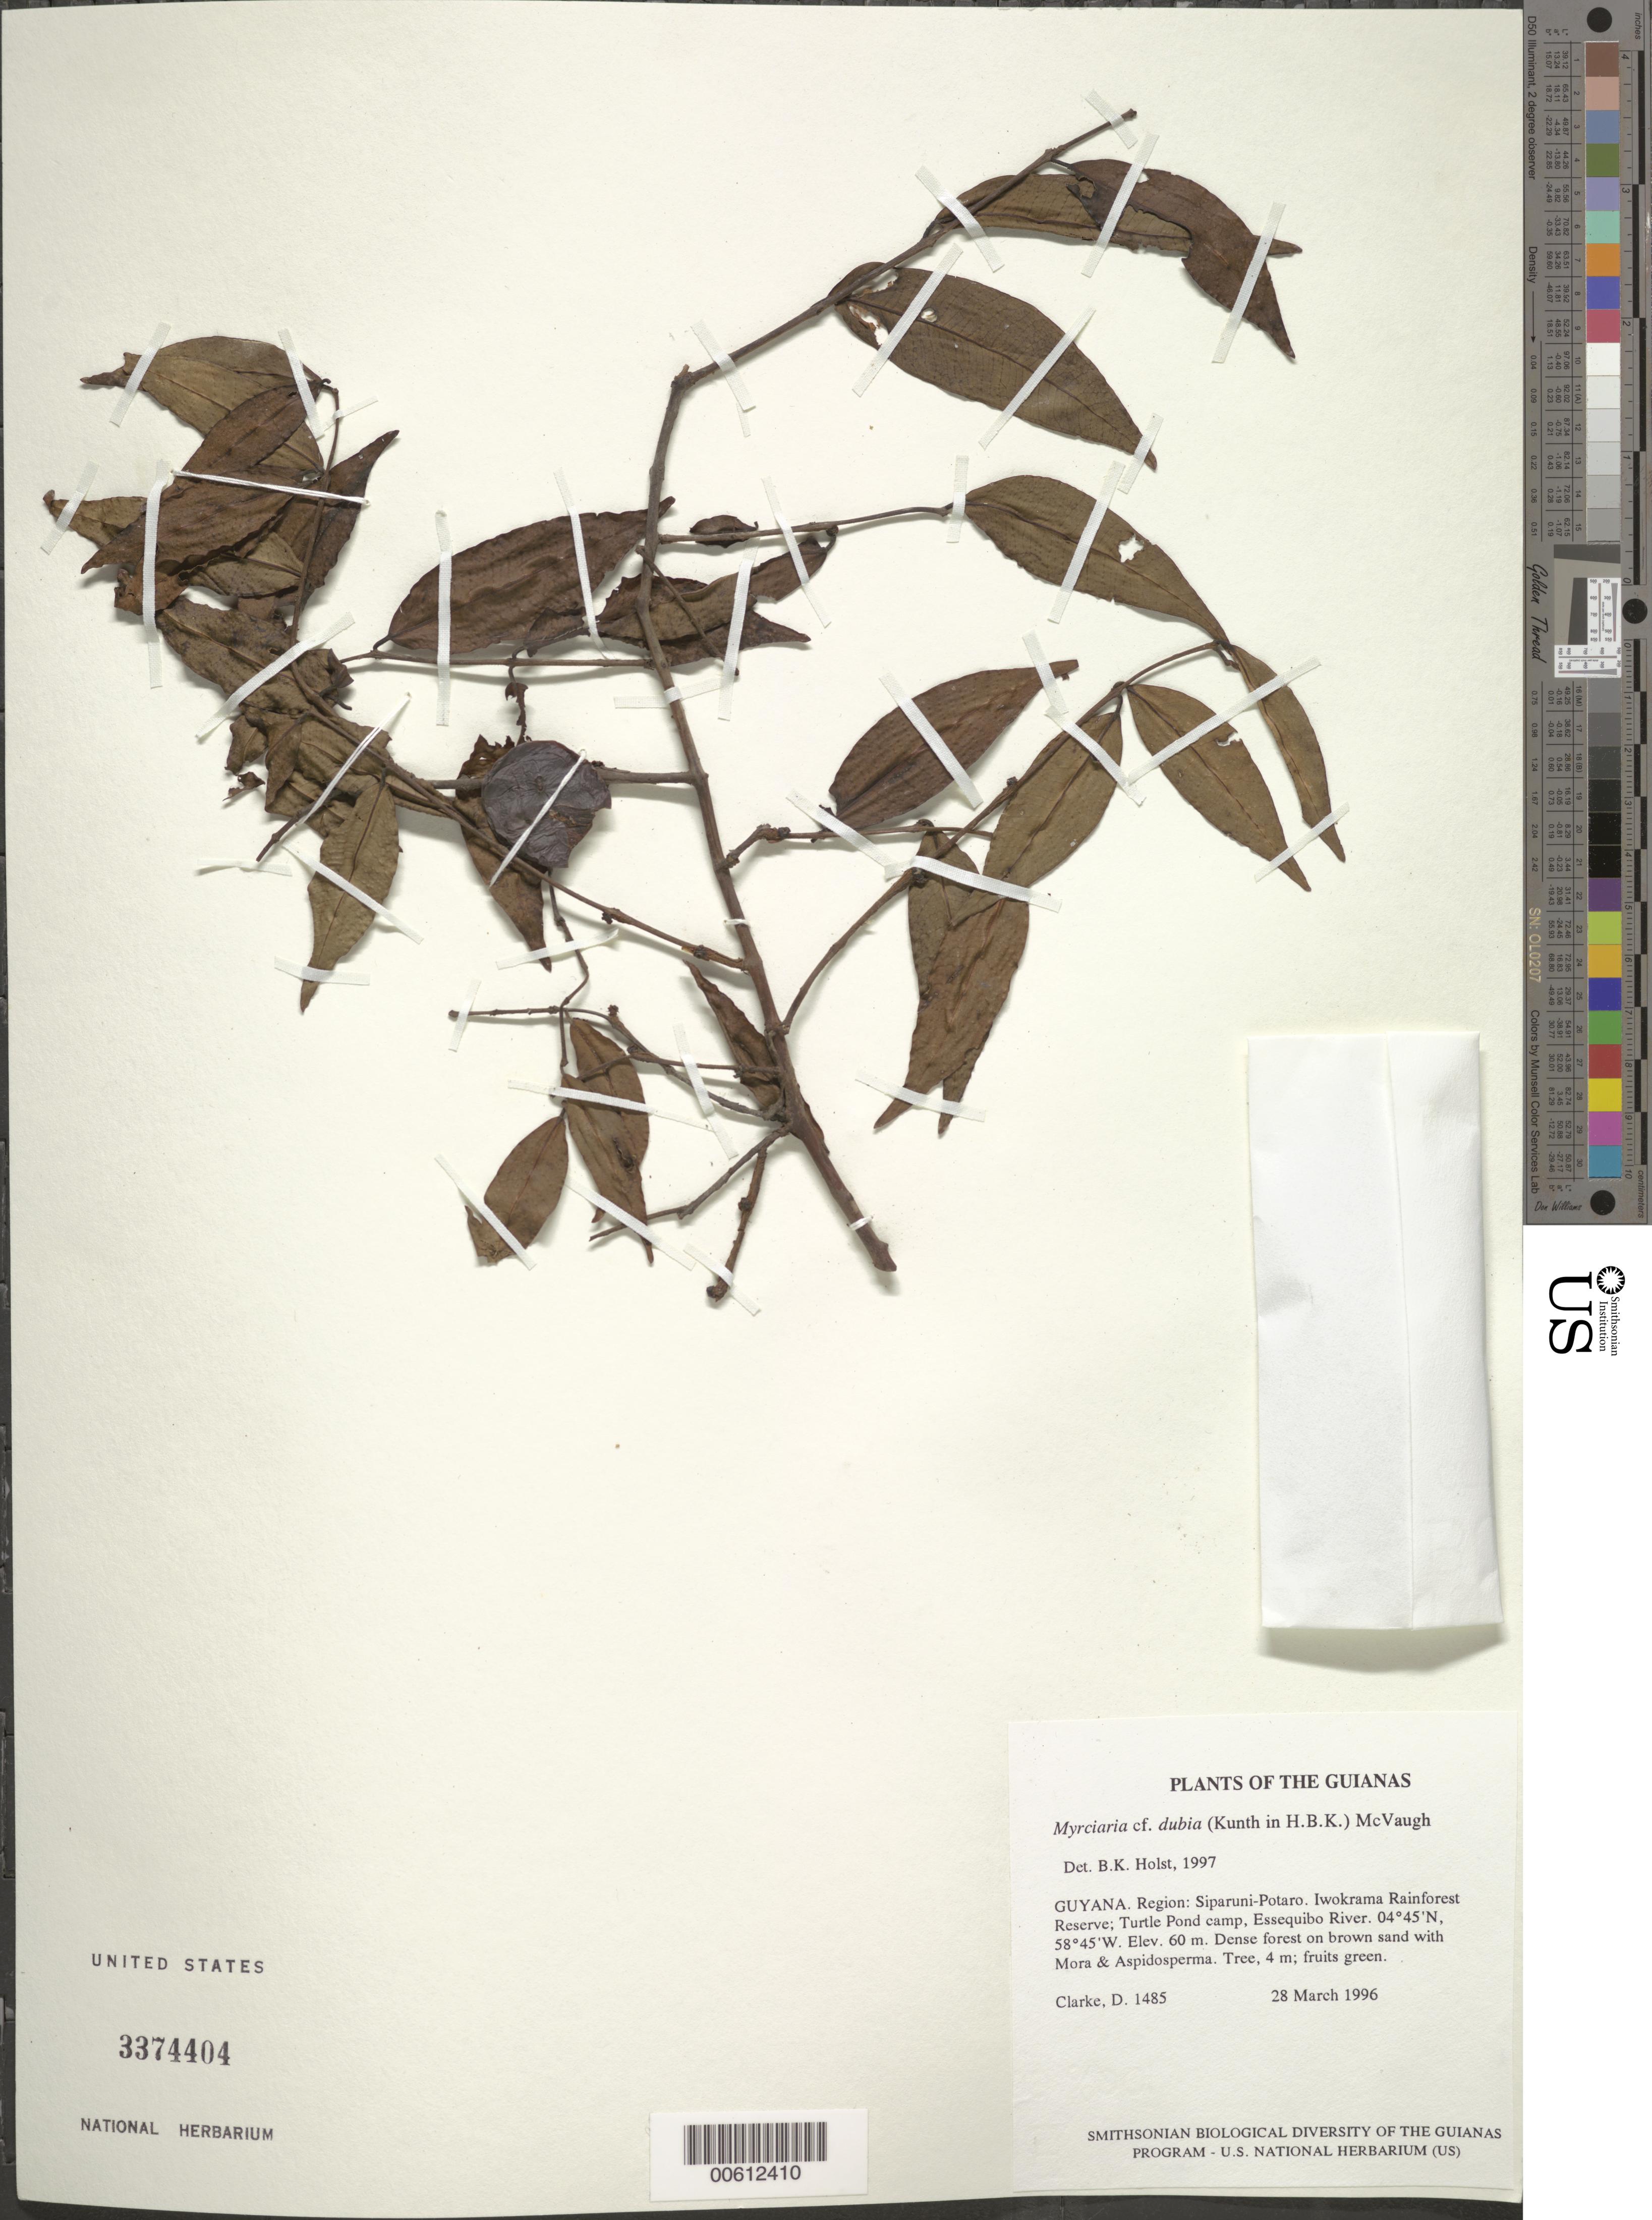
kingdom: Plantae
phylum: Tracheophyta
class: Magnoliopsida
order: Myrtales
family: Myrtaceae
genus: Myrciaria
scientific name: Myrciaria dubia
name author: (Kunth) McVaugh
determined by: Holst, Bruce K.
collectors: H. D. Clarke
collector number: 1485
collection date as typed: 28 March 1996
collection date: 1996-03-28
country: Guyana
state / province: Potaro-Siparuni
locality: Iwokrama Rainforest Reserve; Turtle Pond camp, Essequibo River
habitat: Dense forest on brown sand with Mora & Aspidosperma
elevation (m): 60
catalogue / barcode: US 3374404